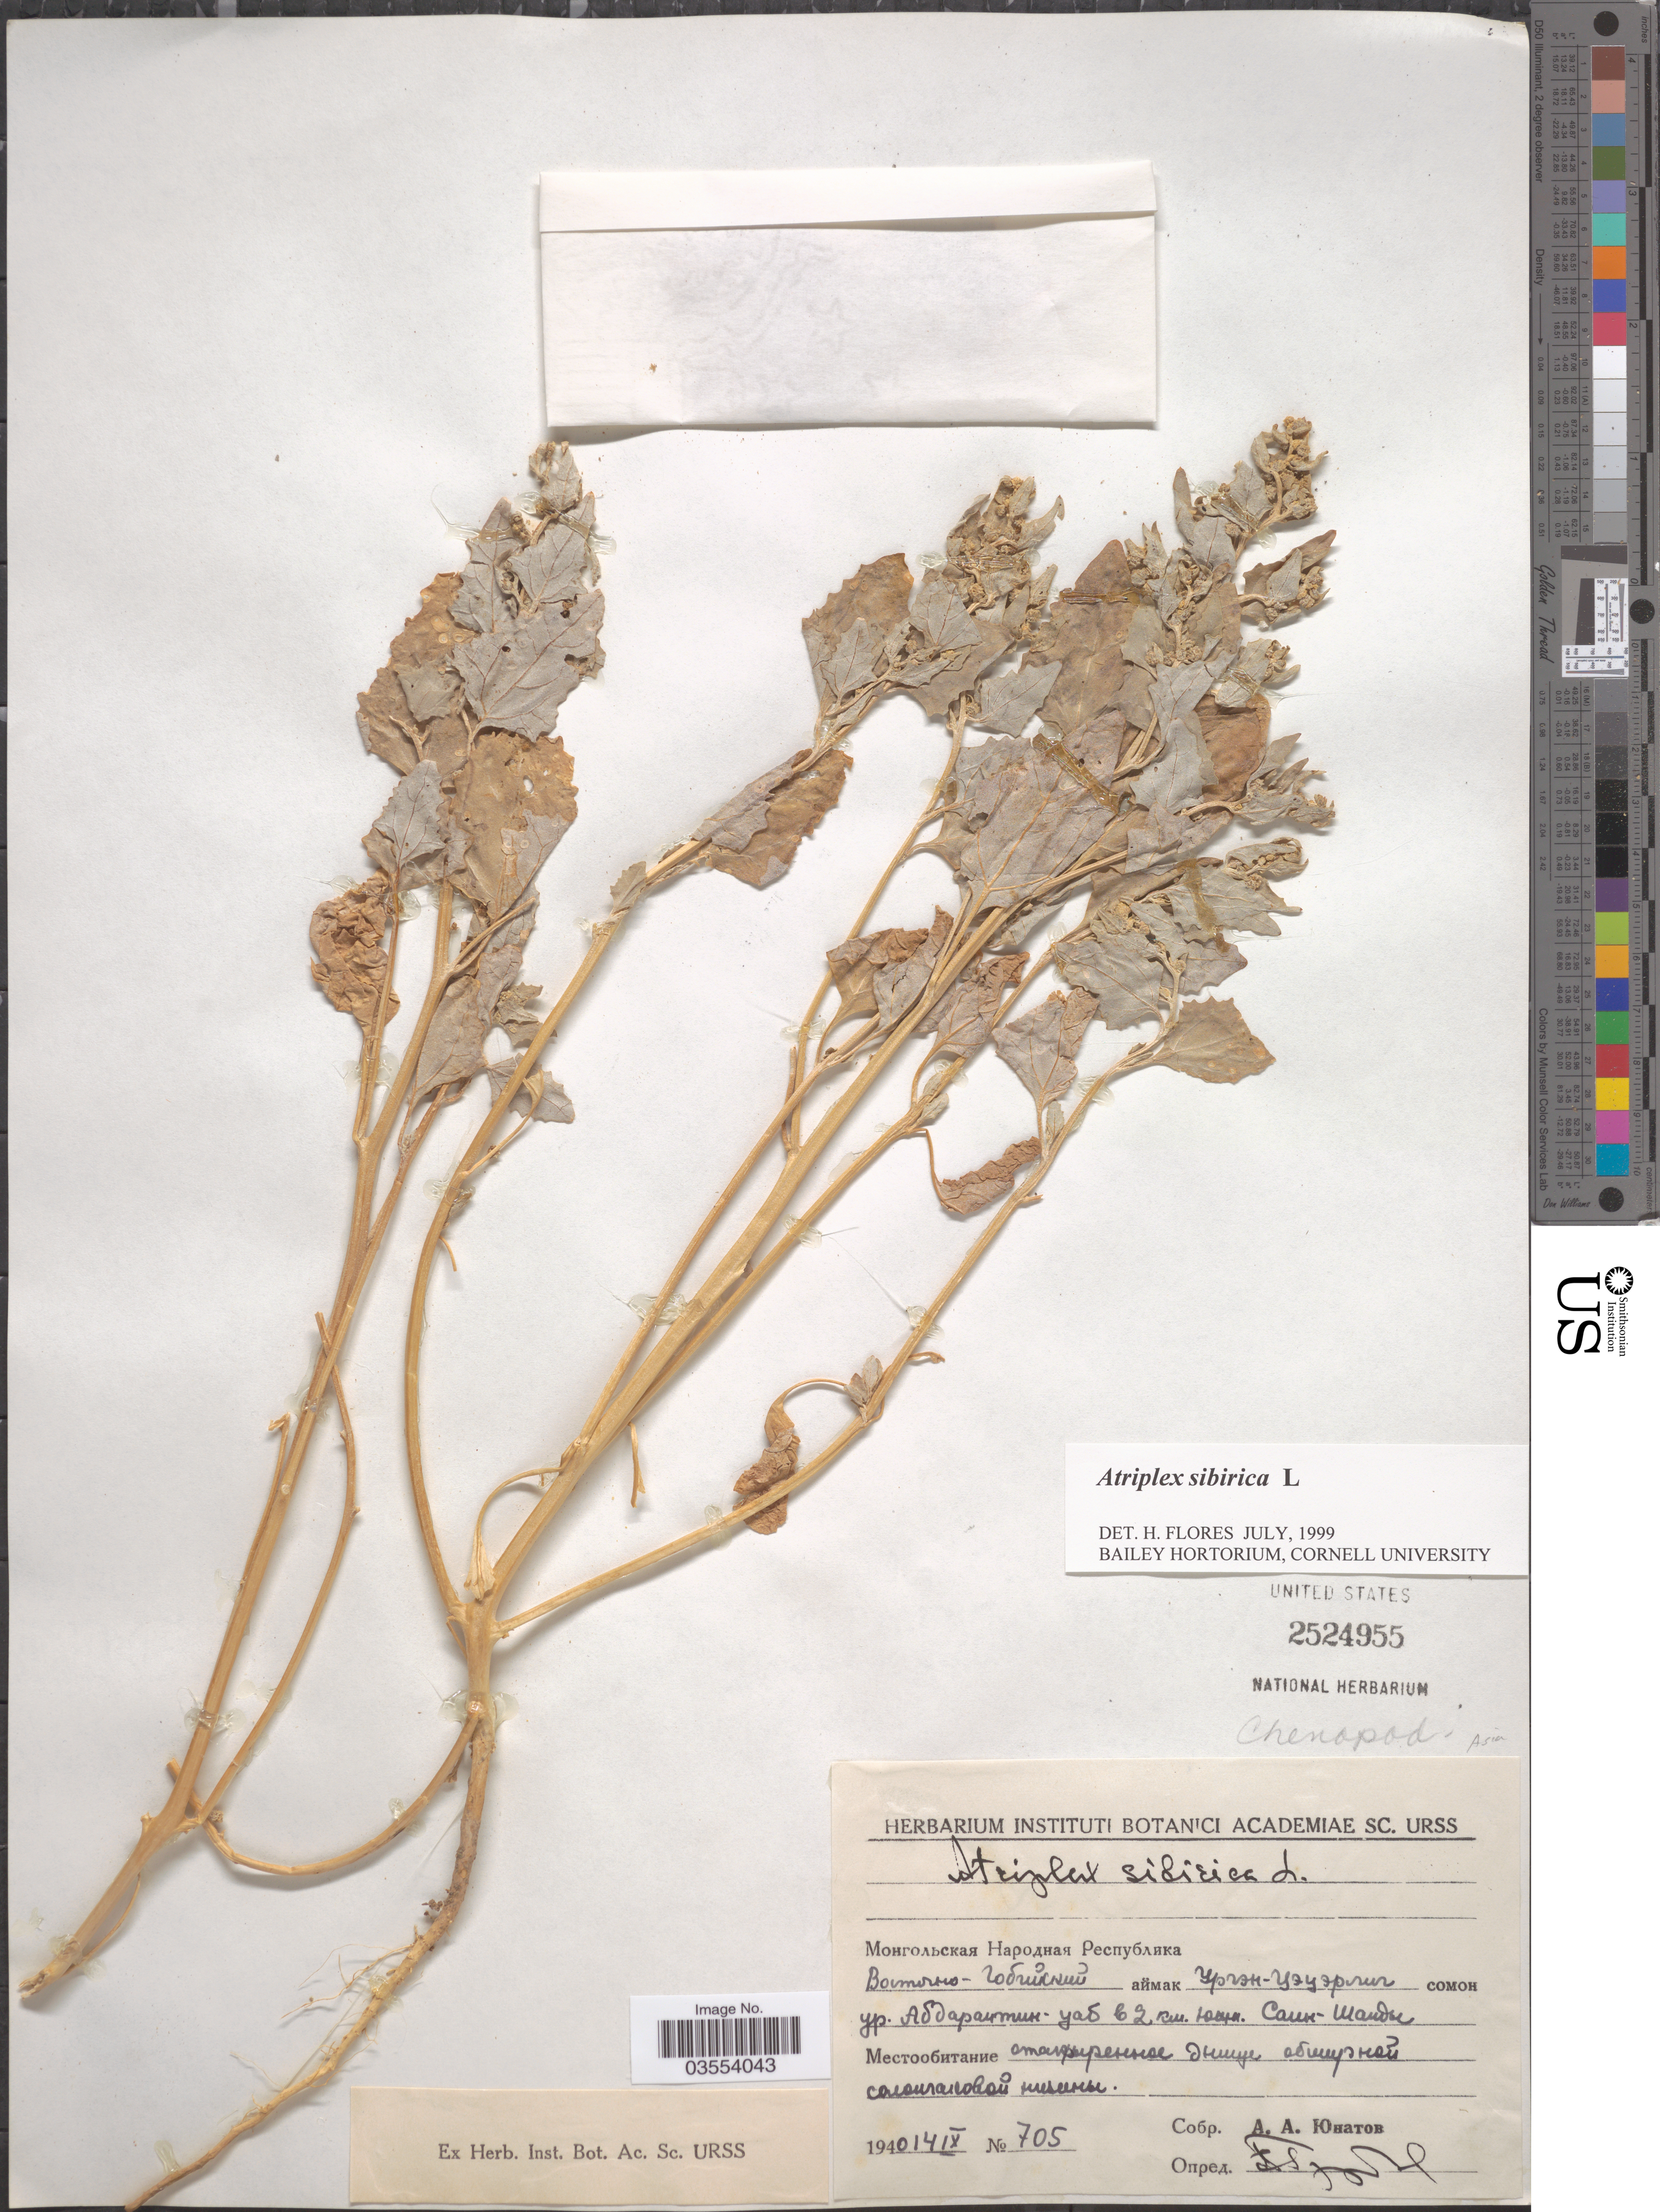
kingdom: Plantae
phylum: Tracheophyta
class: Magnoliopsida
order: Caryophyllales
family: Amaranthaceae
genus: Atriplex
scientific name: Atriplex sibirica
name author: L.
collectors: A. Unatov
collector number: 705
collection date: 1940-09-14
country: Mongolia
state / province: Dornogov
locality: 2 km S of Saynshand.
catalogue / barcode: US 2524955